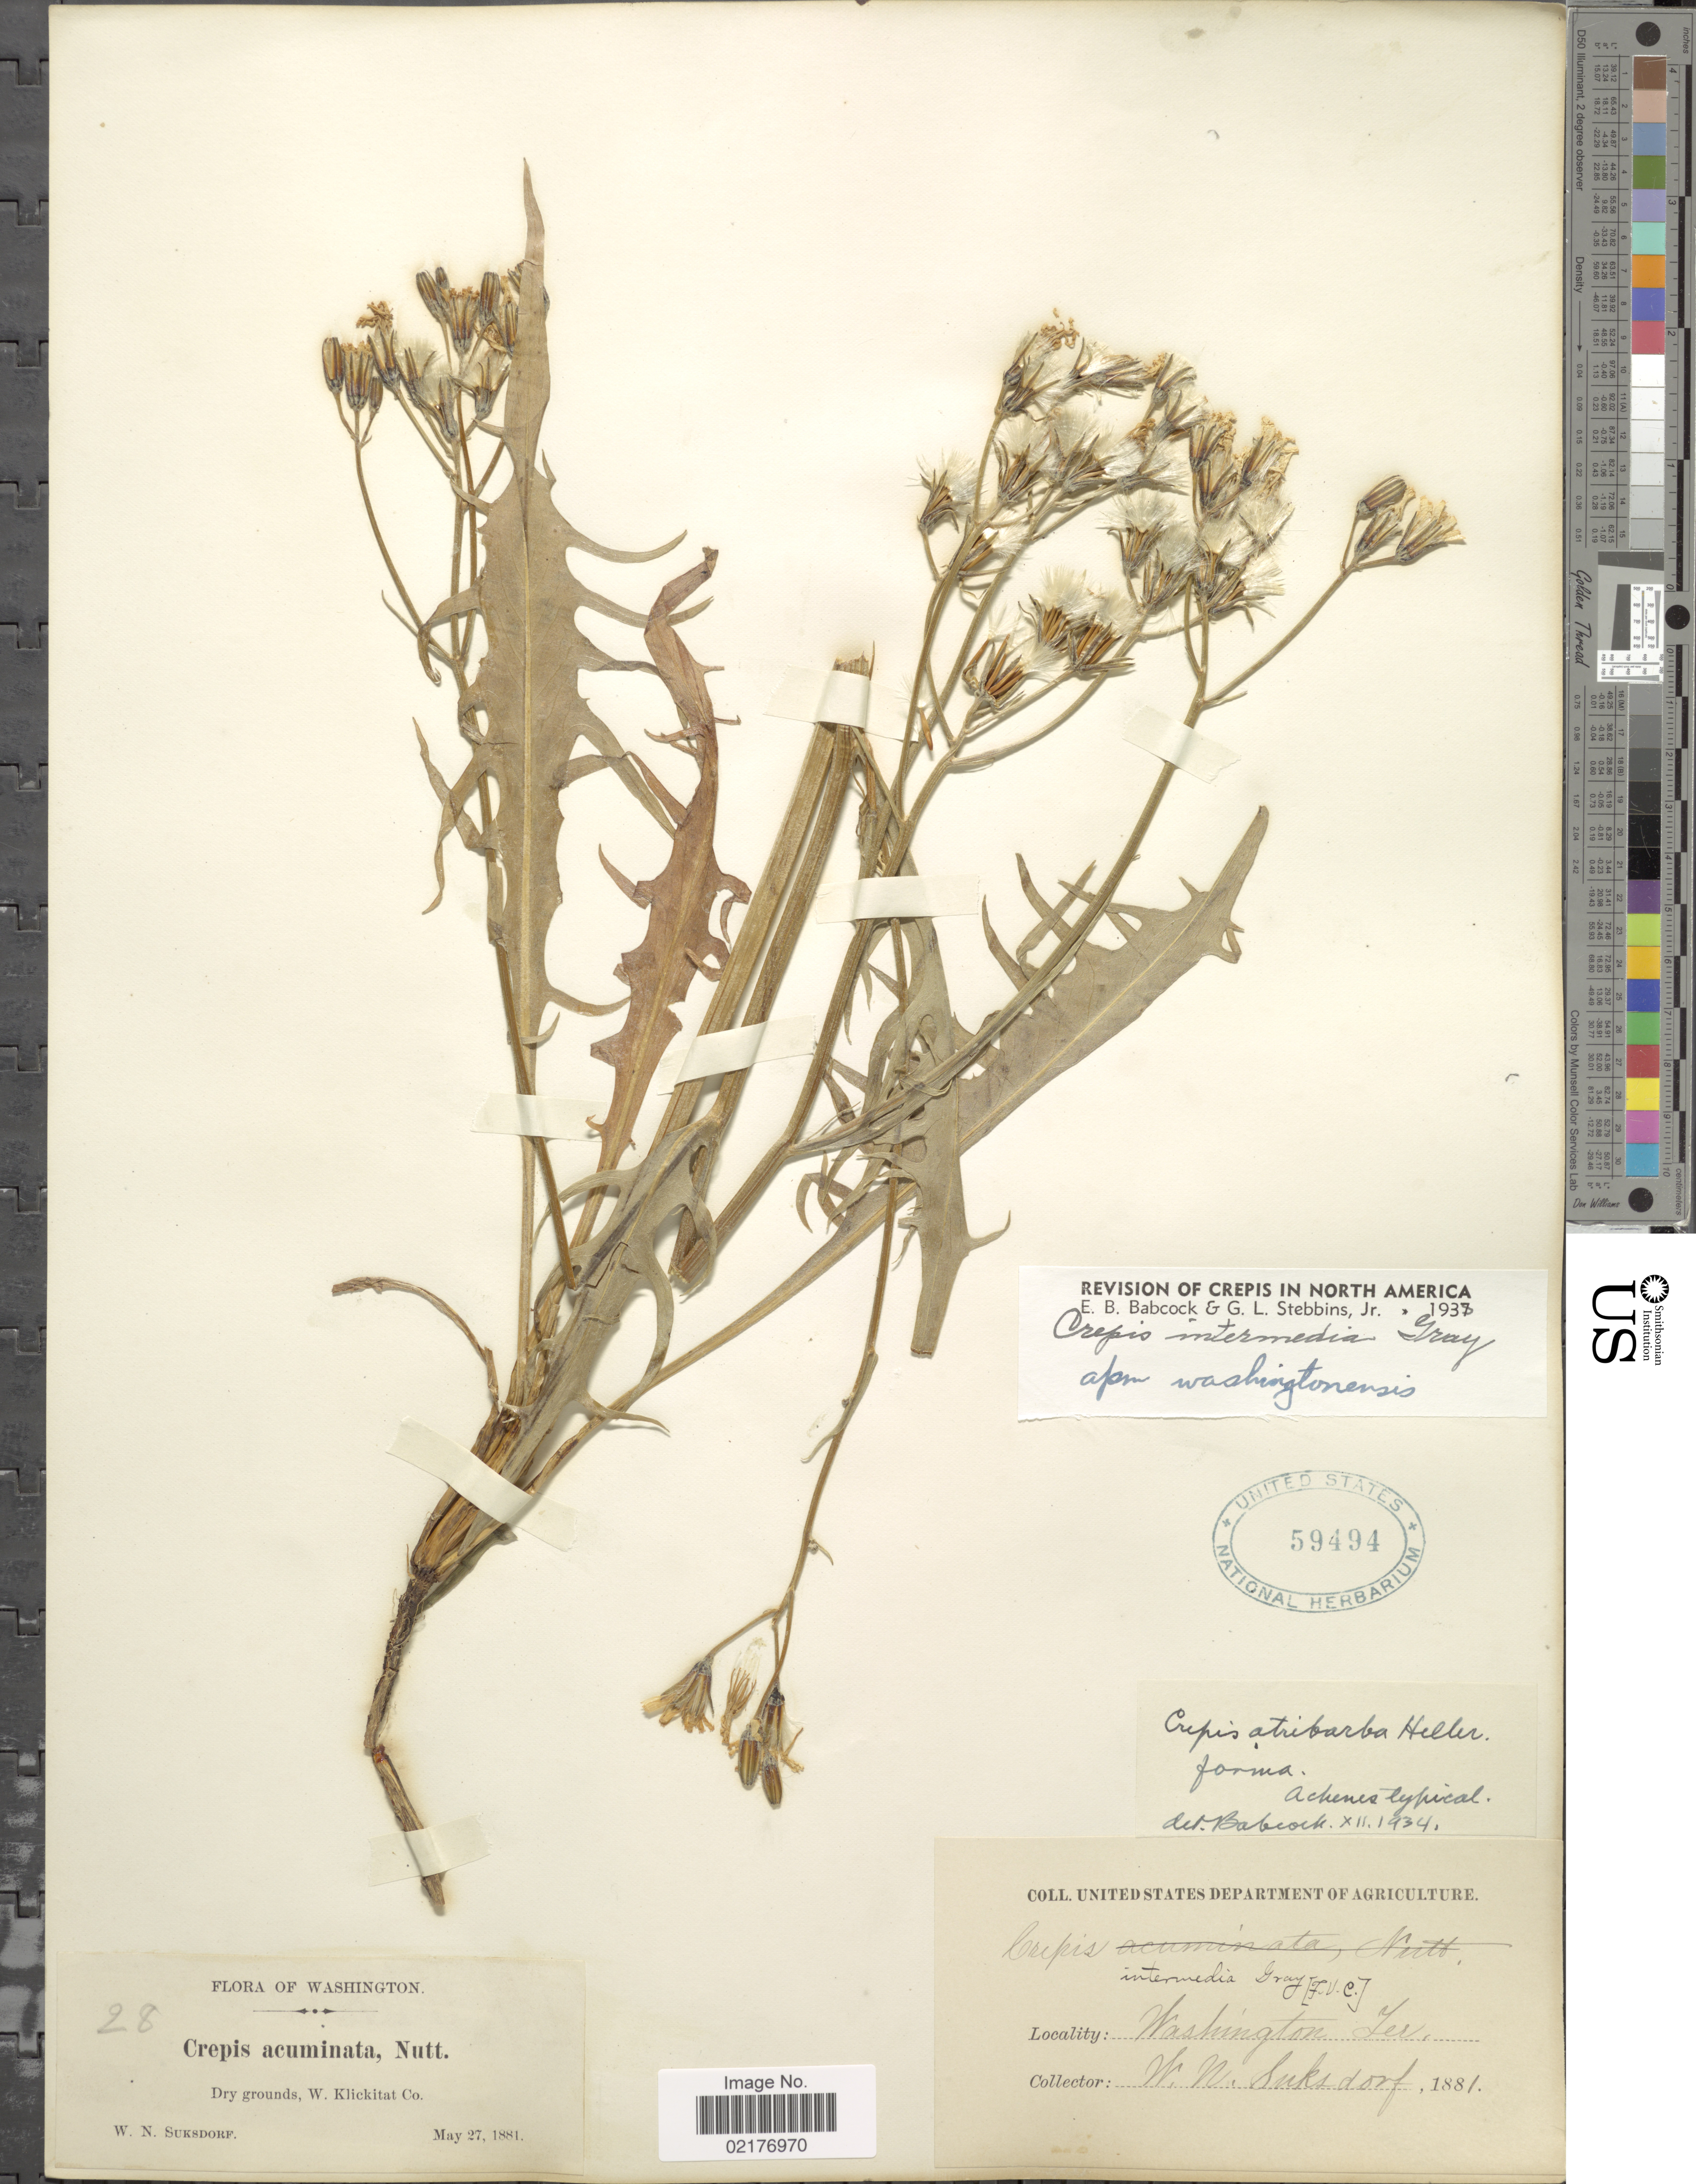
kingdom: Plantae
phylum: Tracheophyta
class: Magnoliopsida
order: Asterales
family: Asteraceae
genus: Crepis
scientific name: Crepis intermedia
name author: A. Gray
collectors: W. N. Suksdorf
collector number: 28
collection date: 1881-05-27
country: United States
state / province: Washington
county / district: Klickitat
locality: W. Klickitat Co.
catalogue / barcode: US 59494